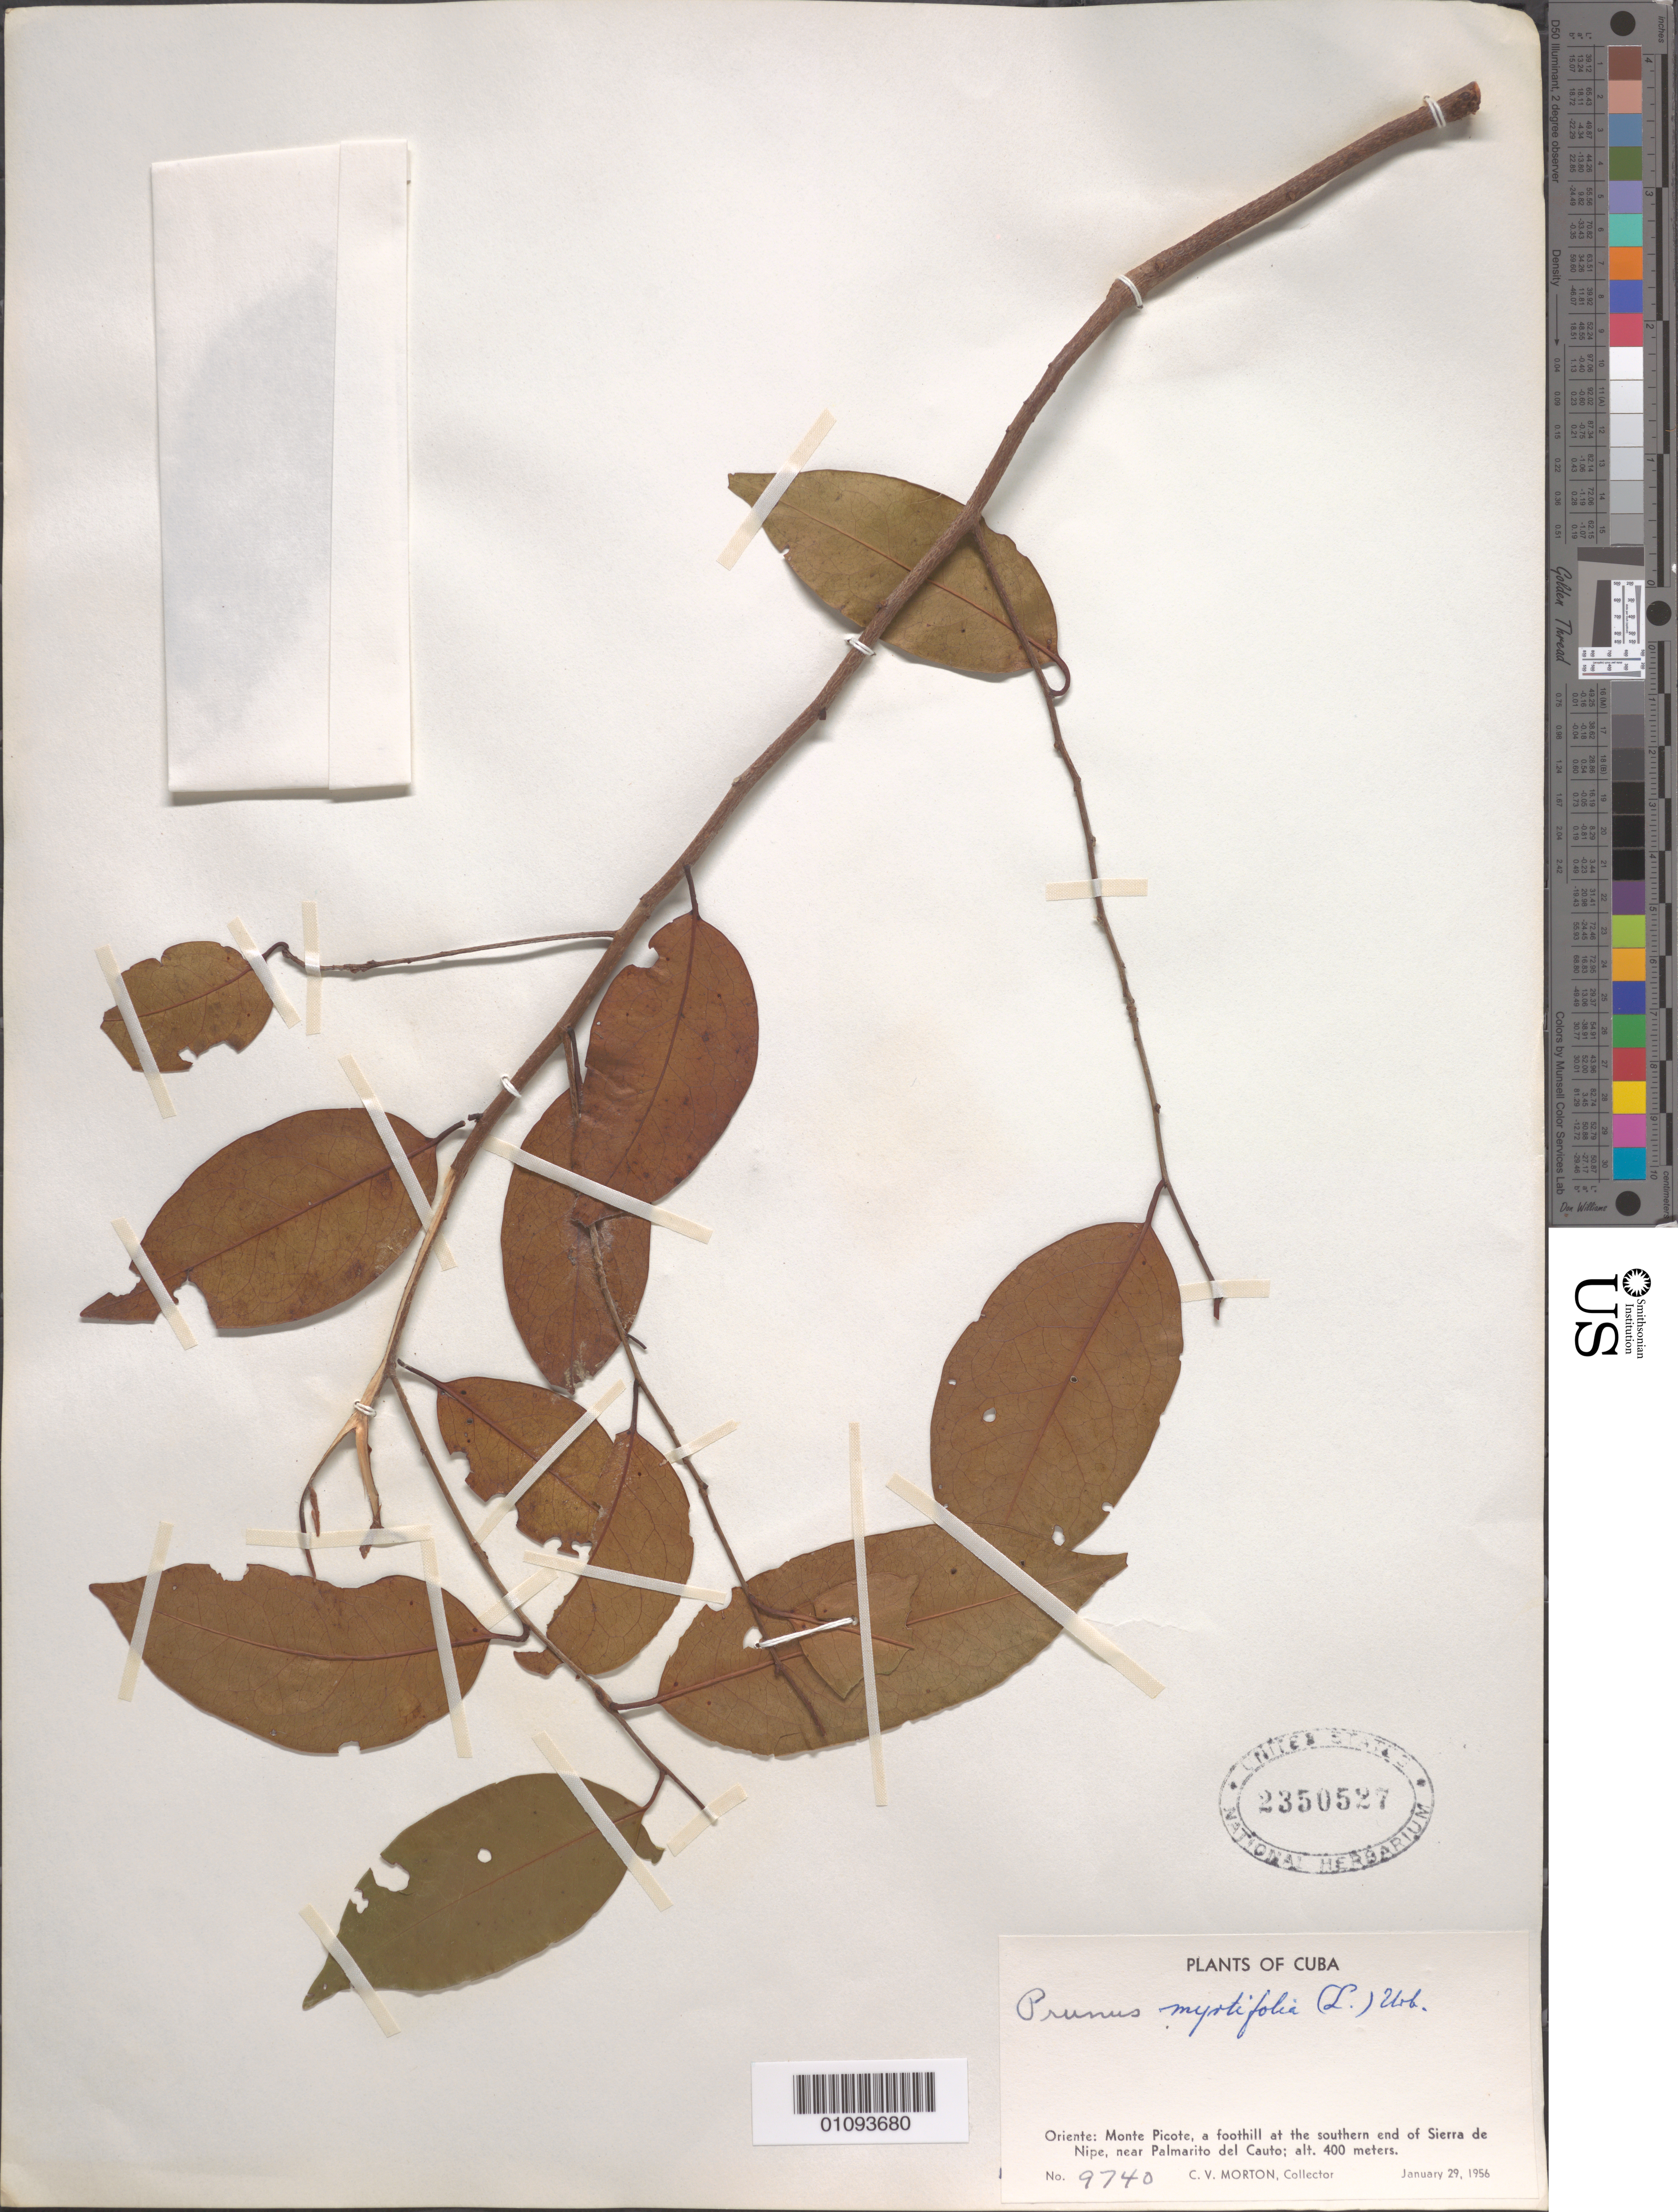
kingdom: Plantae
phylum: Tracheophyta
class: Magnoliopsida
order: Rosales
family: Rosaceae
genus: Prunus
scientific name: Prunus myrtifolia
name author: (L.) Urb.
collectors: C. V. Morton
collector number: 9740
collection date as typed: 29 Jan 1956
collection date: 1956-01-29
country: Cuba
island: Cuba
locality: Oriente:Monte Picote,A foothill at the Southern end of Sierra de Nipe, Near Palmarito del Cuato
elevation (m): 400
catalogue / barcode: US 2350527